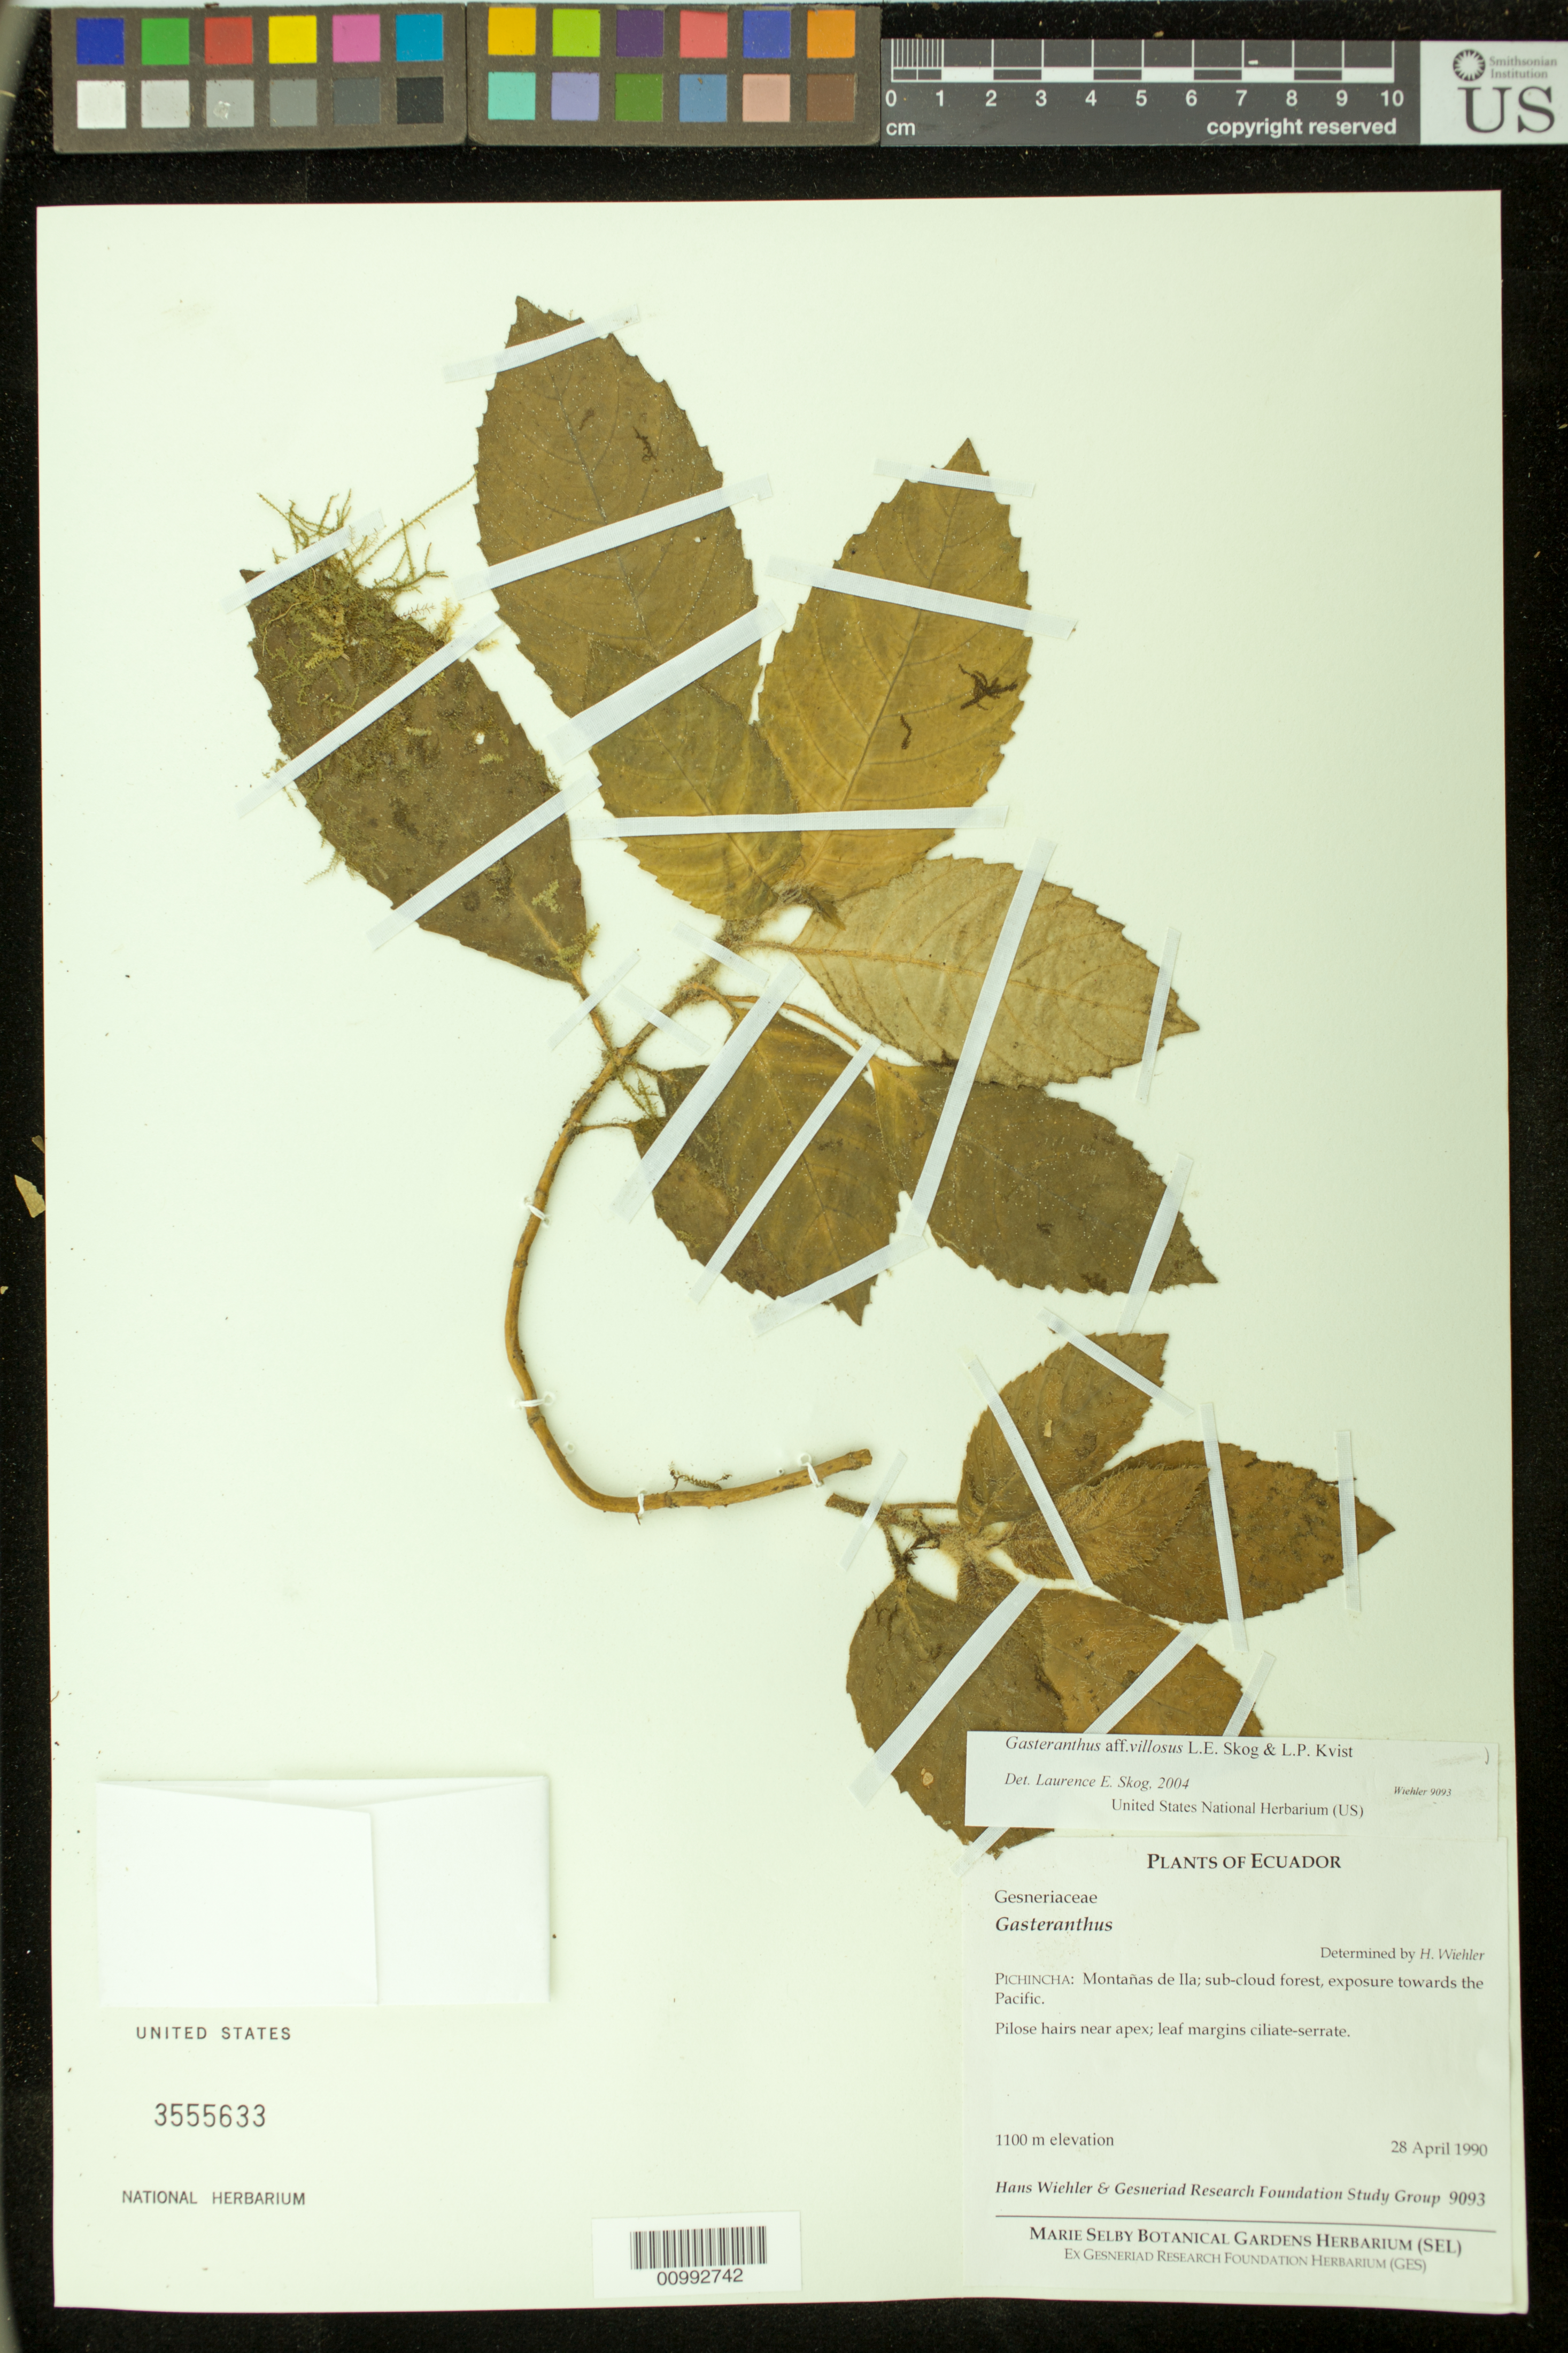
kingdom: Plantae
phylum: Tracheophyta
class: Magnoliopsida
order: Lamiales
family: Gesneriaceae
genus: Gasteranthus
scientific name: Gasteranthus villosus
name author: L.E. Skog & L.P. Kvist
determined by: Skog, Laurence E.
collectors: H. J. Wiehler & GRF Study Group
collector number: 9093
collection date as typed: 28 Apr 1990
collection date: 1990-04-28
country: Ecuador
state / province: Pichincha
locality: Pichincha: Montañas de Ila; sub-cloud forest, exposure towards the Pacific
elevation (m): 1100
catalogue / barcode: US 3555633